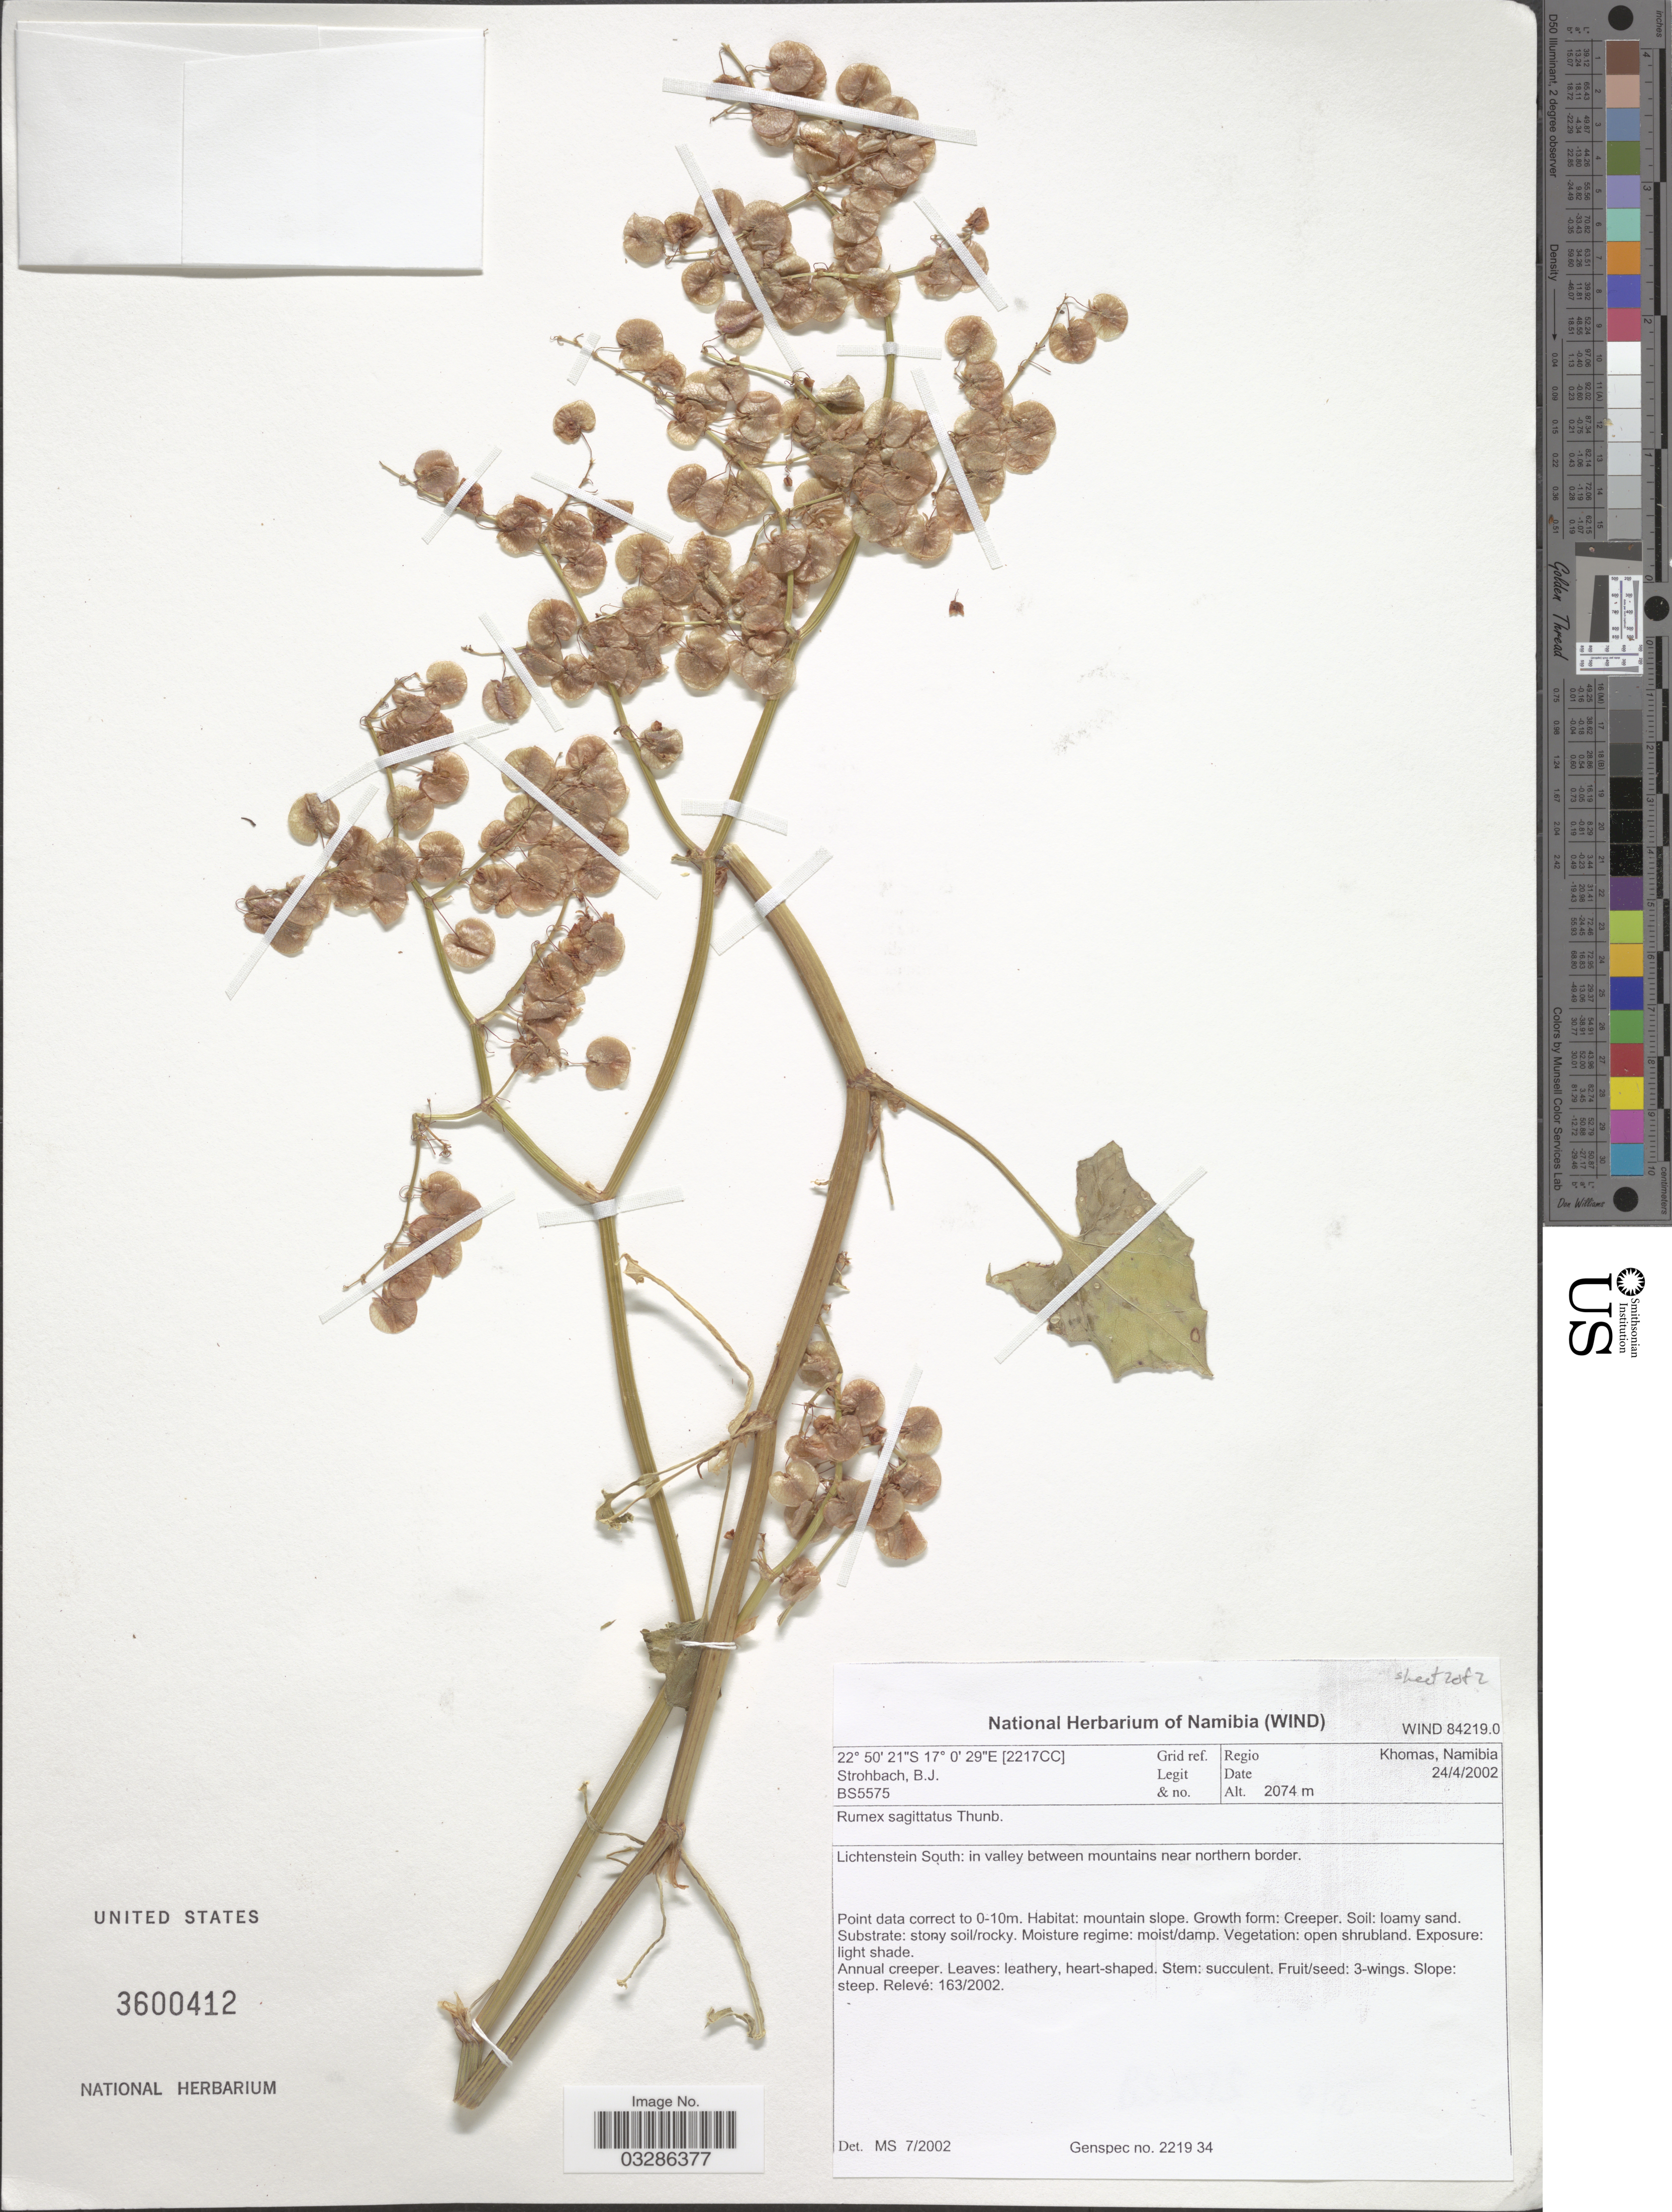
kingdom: Plantae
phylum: Tracheophyta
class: Magnoliopsida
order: Caryophyllales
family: Polygonaceae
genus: Rumex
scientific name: Rumex sagittatus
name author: Thunb.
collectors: B. Strohbach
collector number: BS5575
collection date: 2002-04-24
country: Namibia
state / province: Khomas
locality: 2217CC Grid Ref. Lichtenstein South: in valley between mountains near northern border.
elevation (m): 2074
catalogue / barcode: US 3600412